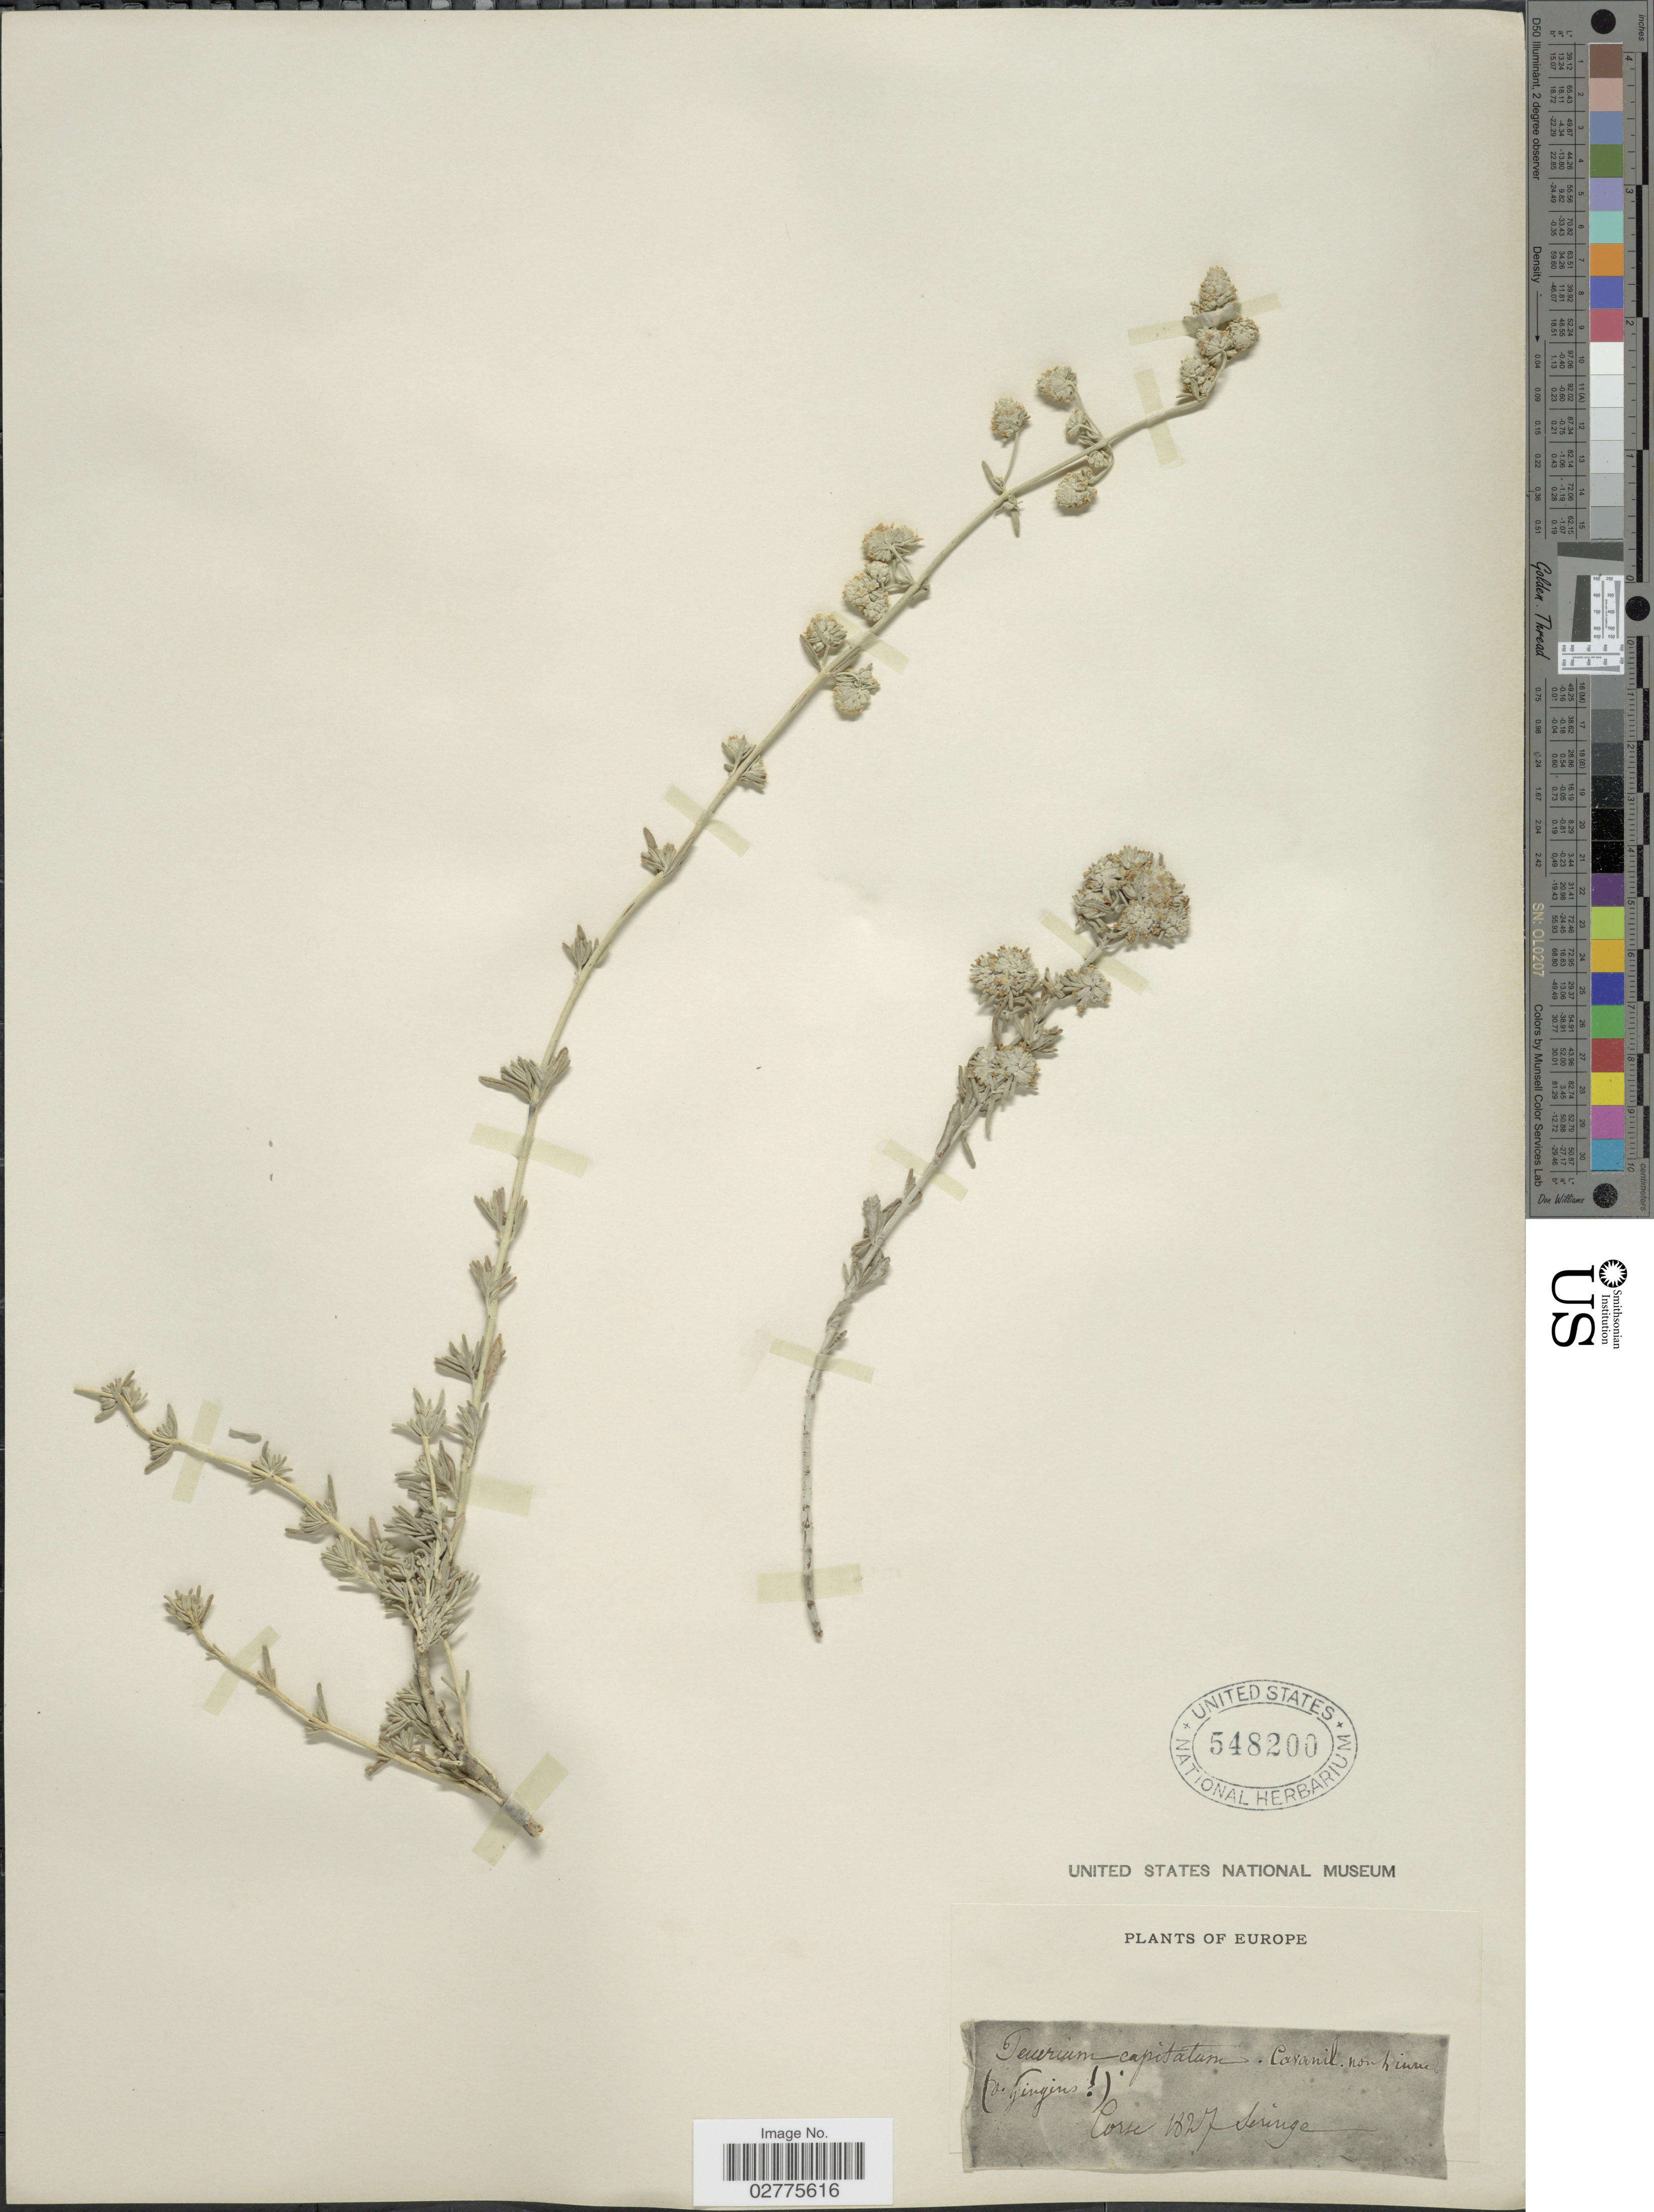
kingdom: Plantae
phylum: Tracheophyta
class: Magnoliopsida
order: Lamiales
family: Lamiaceae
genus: Teucrium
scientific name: Teucrium capitatum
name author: L.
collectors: N. Seringe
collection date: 1827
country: France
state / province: Corsica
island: Corse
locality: Corse.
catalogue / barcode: US 548200